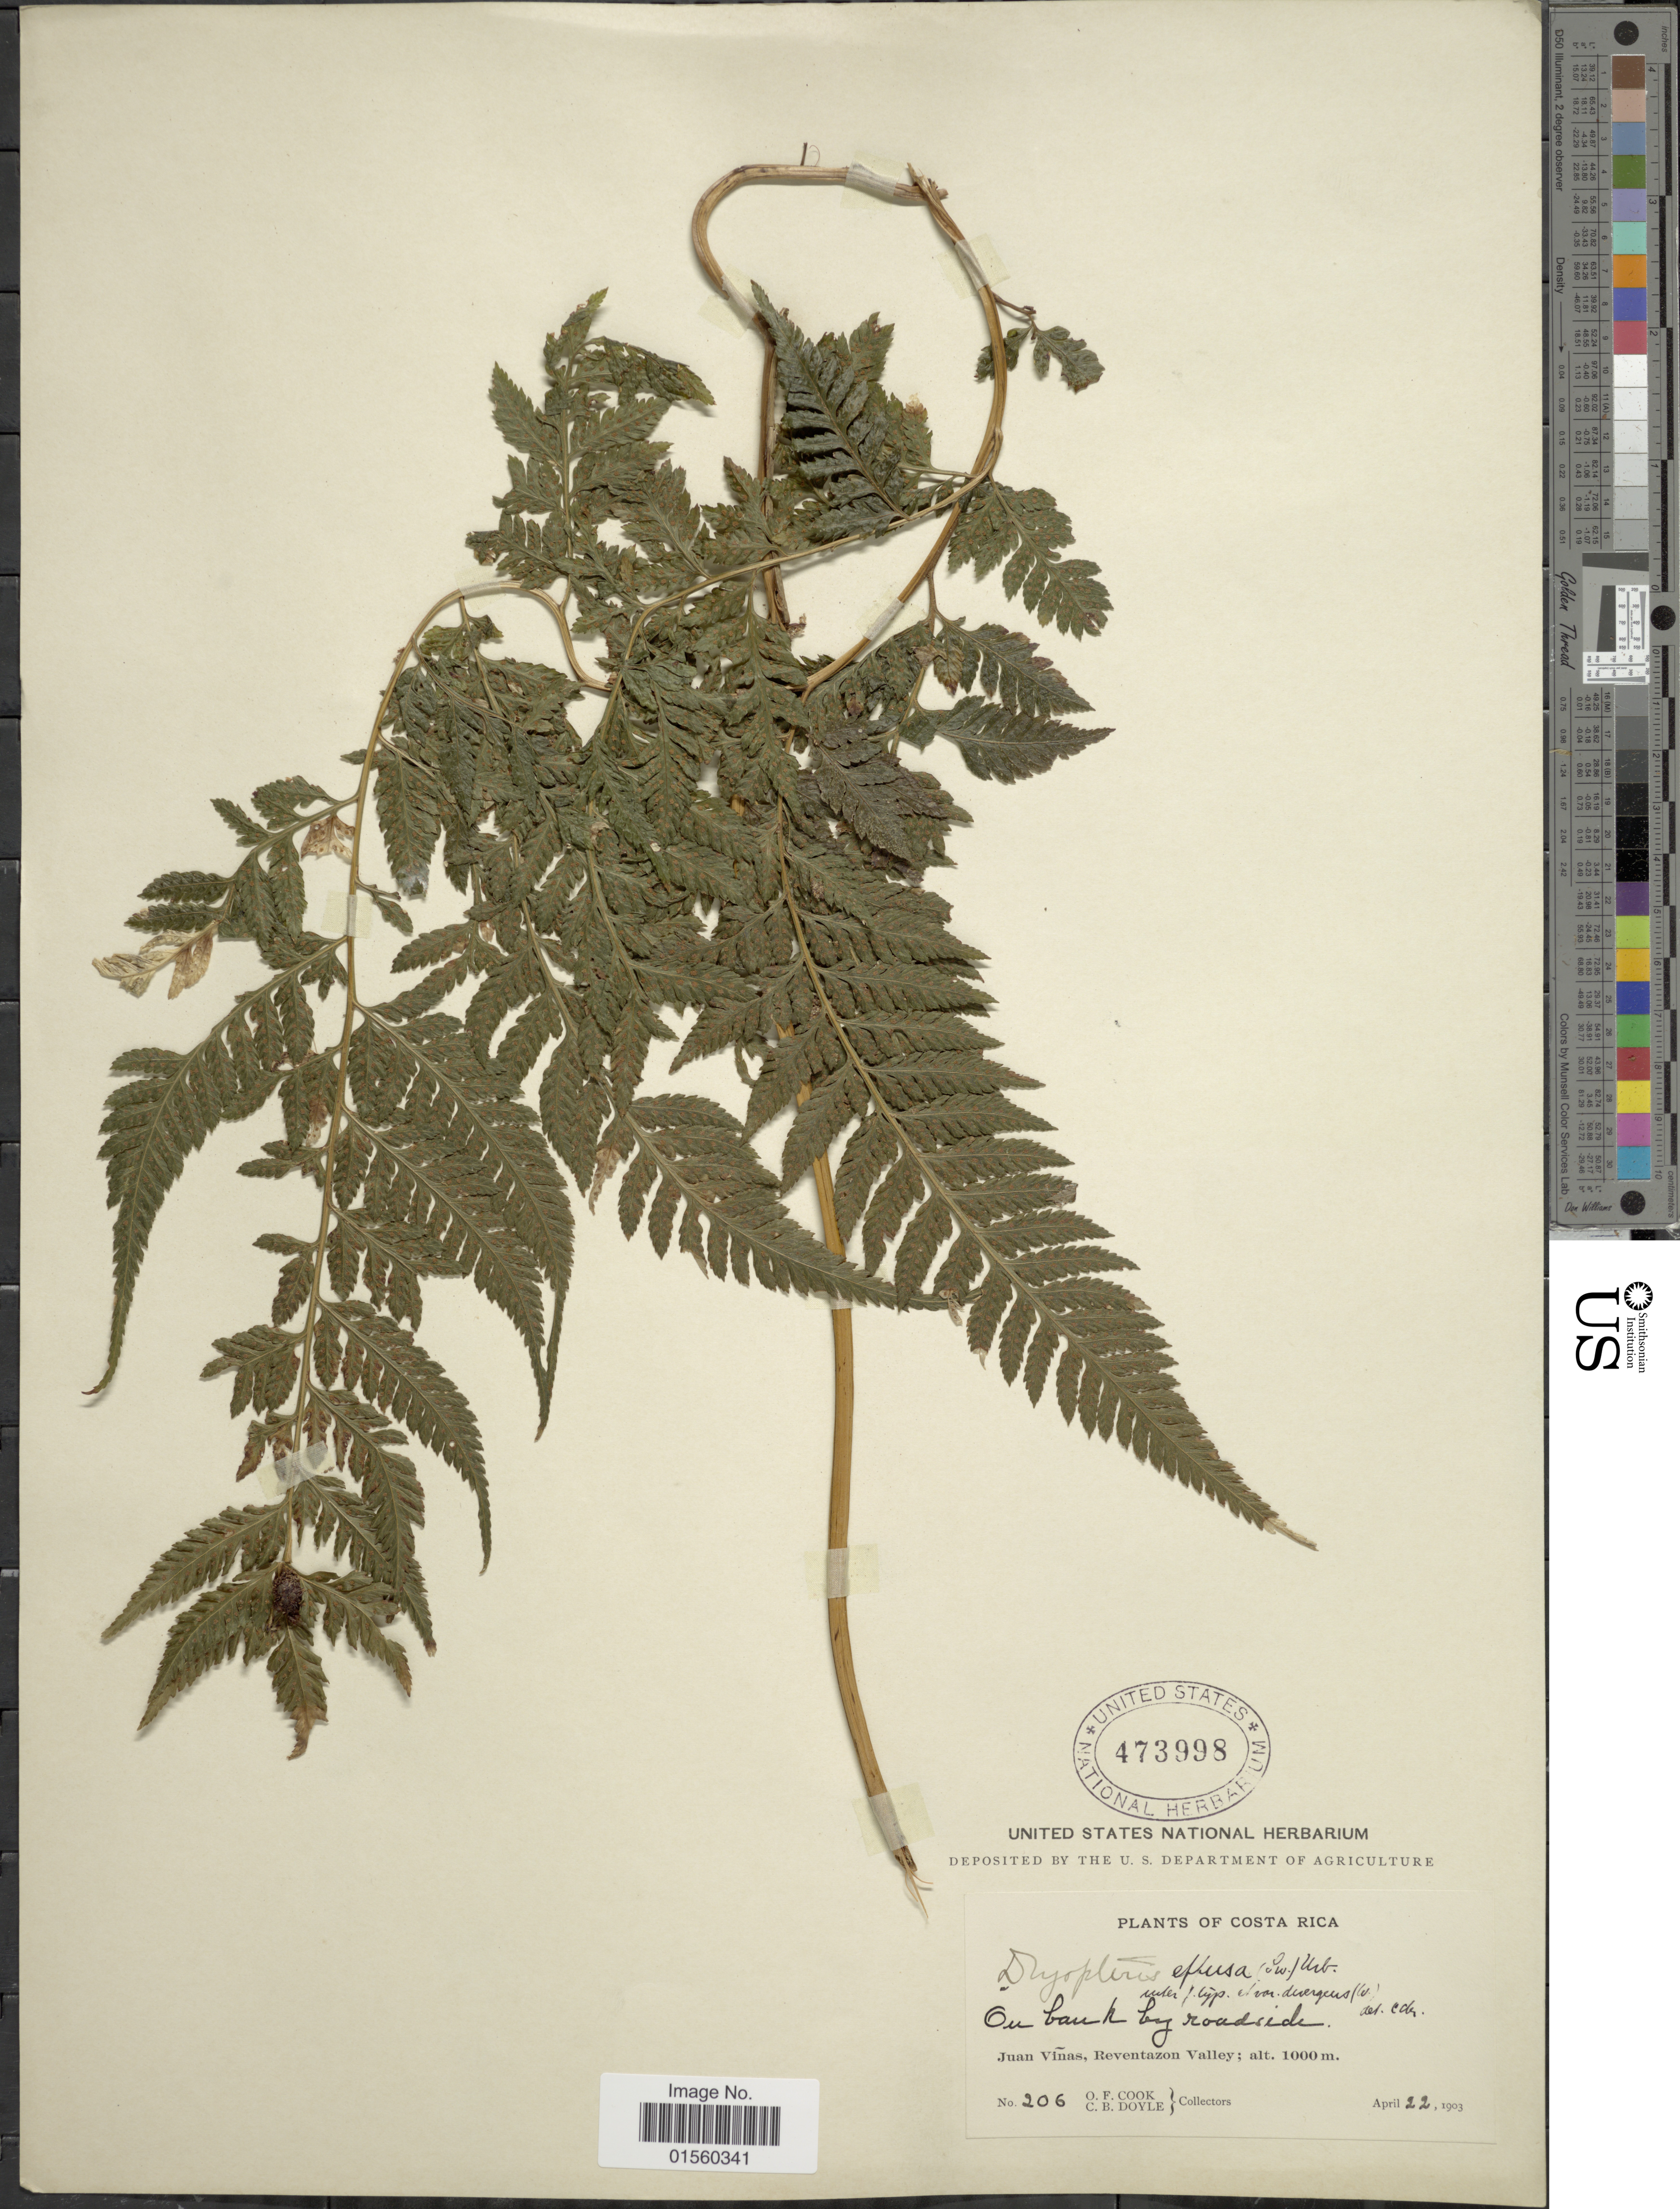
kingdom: Plantae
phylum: Tracheophyta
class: Polypodiopsida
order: Polypodiales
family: Dryopteridaceae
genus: Parapolystichum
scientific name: Parapolystichum effusum var. effusum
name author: (Sw.) Ching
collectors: O. F. Cook & C. Doyle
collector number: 206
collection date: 1903-04-22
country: Costa Rica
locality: Juan Vinas, Reventazon Valley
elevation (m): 1000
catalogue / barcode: US 473998